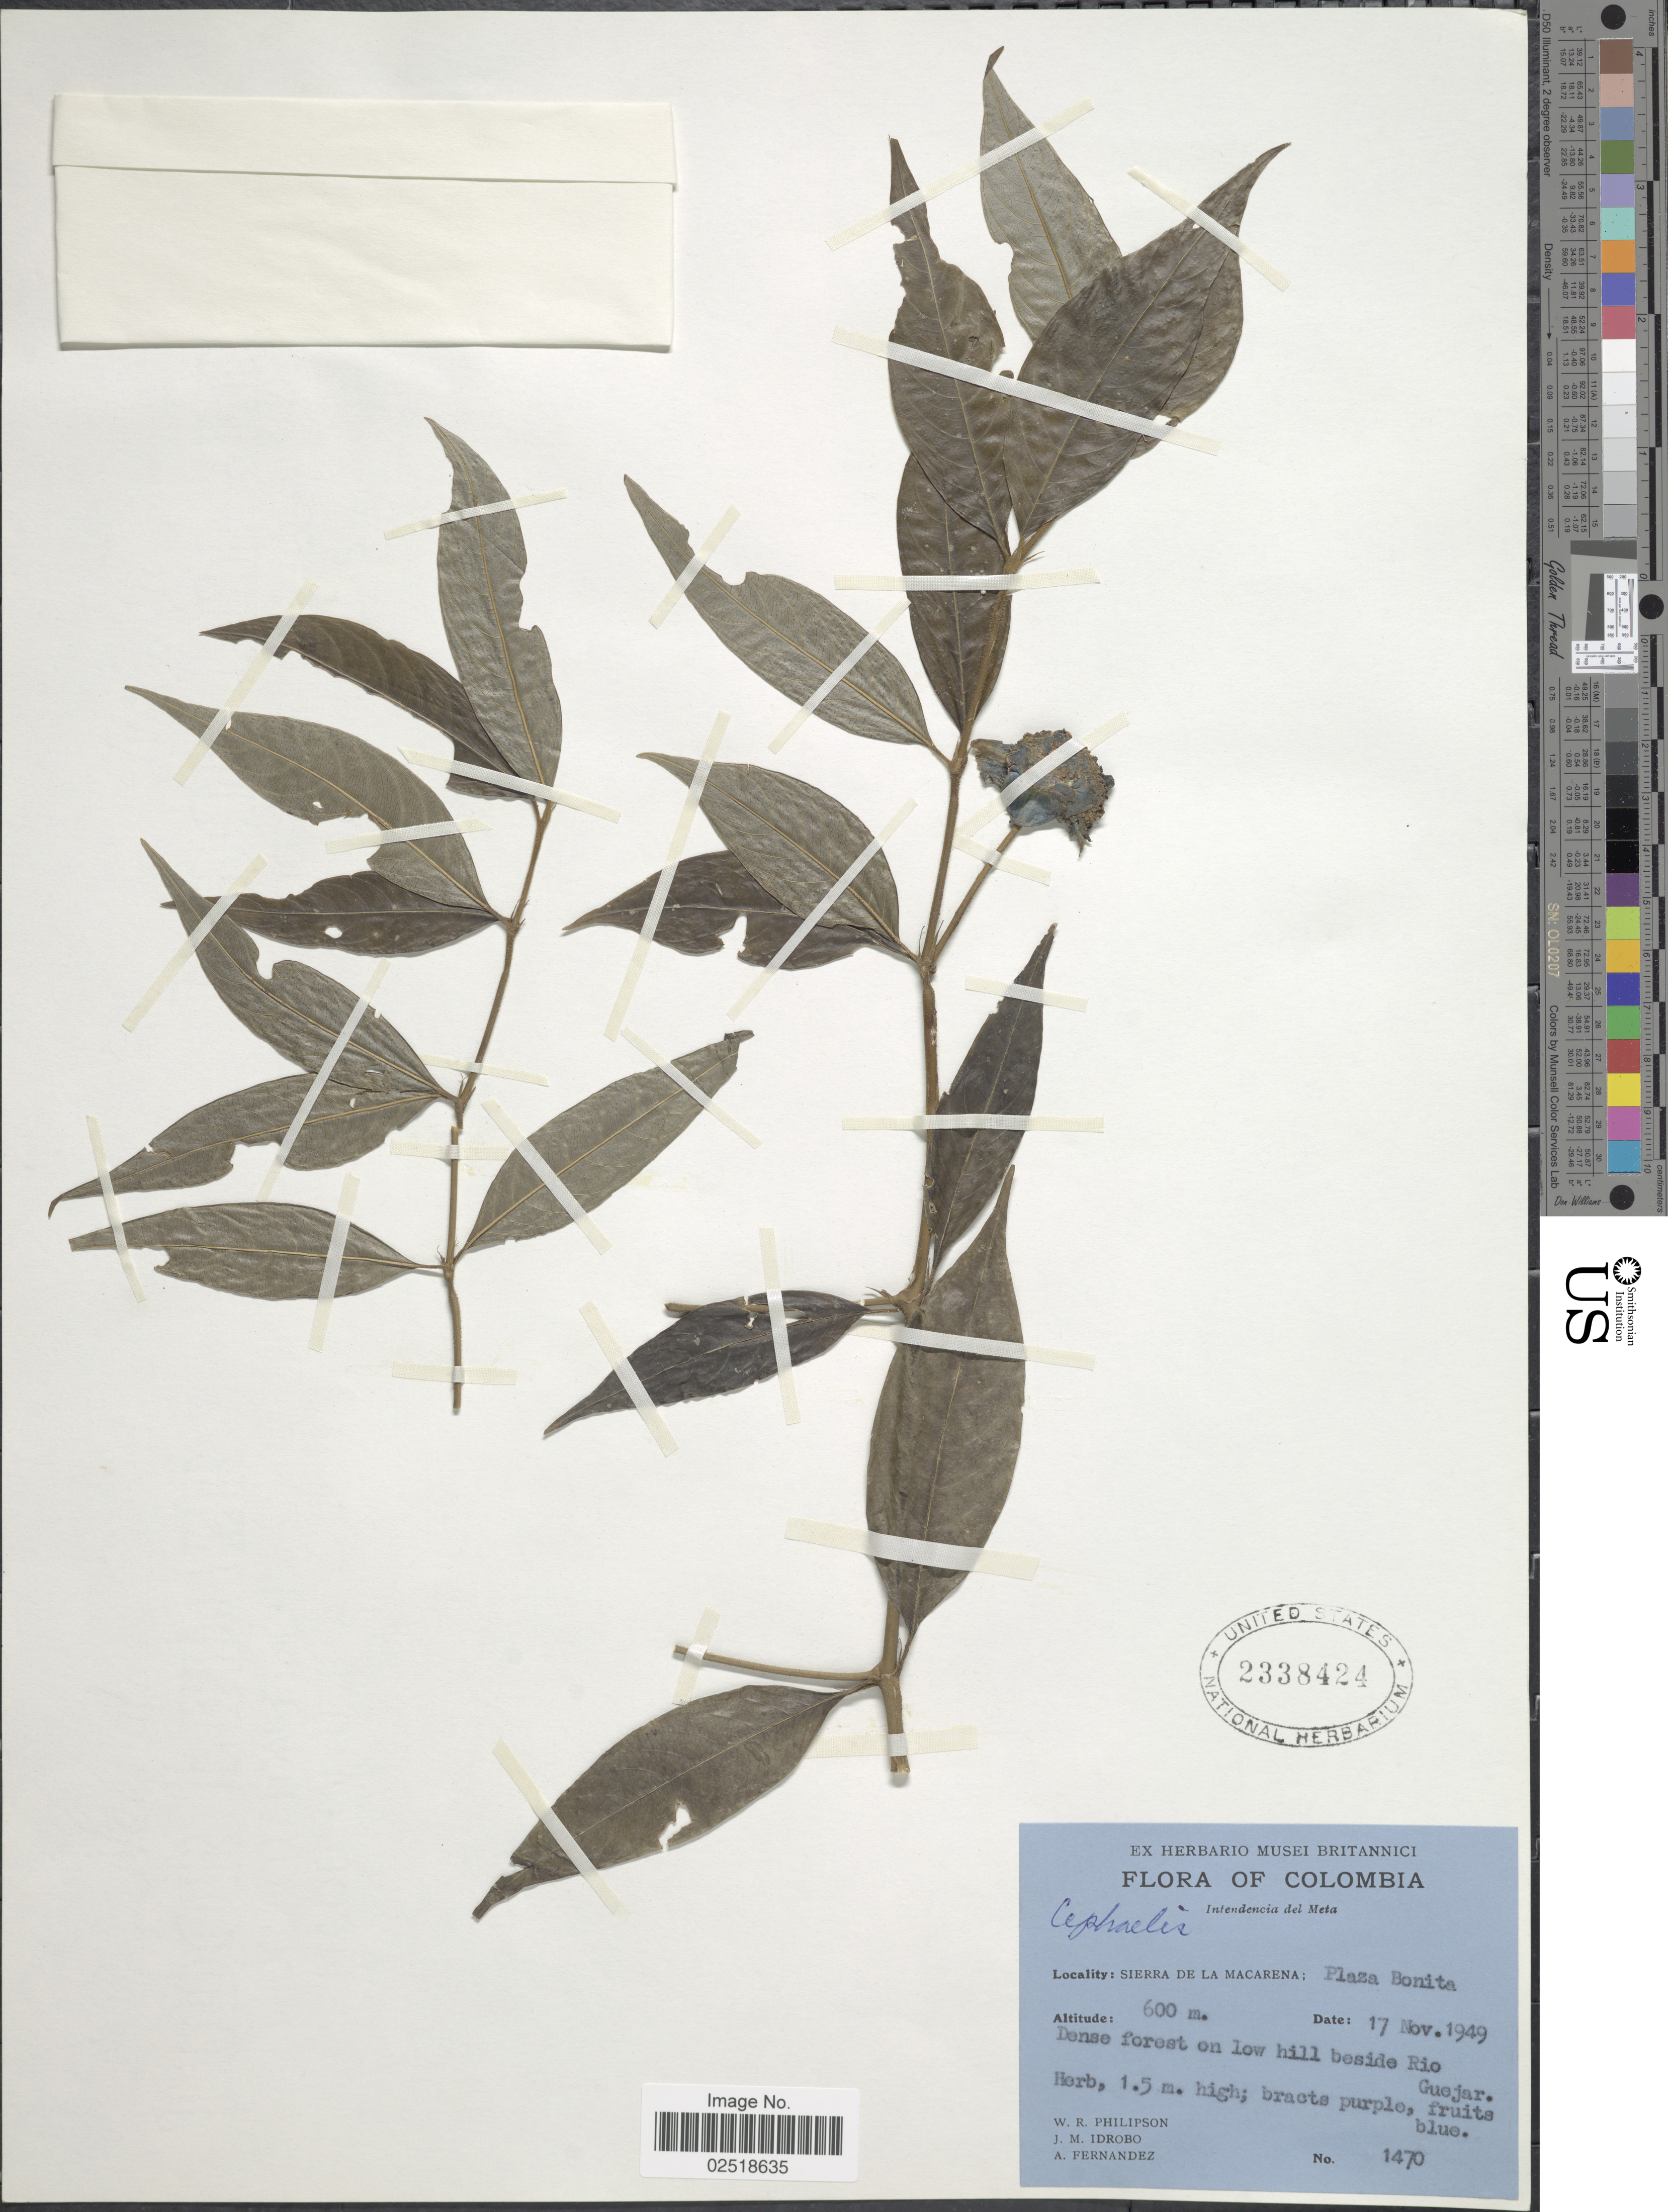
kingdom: Plantae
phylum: Tracheophyta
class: Magnoliopsida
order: Gentianales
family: Rubiaceae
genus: Psychotria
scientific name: Psychotria bracteocardia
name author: (DC.) Müll. Arg.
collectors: W. R. Philipson, J. M. Idrobo & A. Fernandez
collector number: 1470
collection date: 1949-11-17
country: Colombia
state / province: Meta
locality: Intendencia del Meta, Sierra De La Macarena; Plaza Bonita, Dense forest on low hill beside Rio Guejar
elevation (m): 600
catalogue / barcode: US 2338424